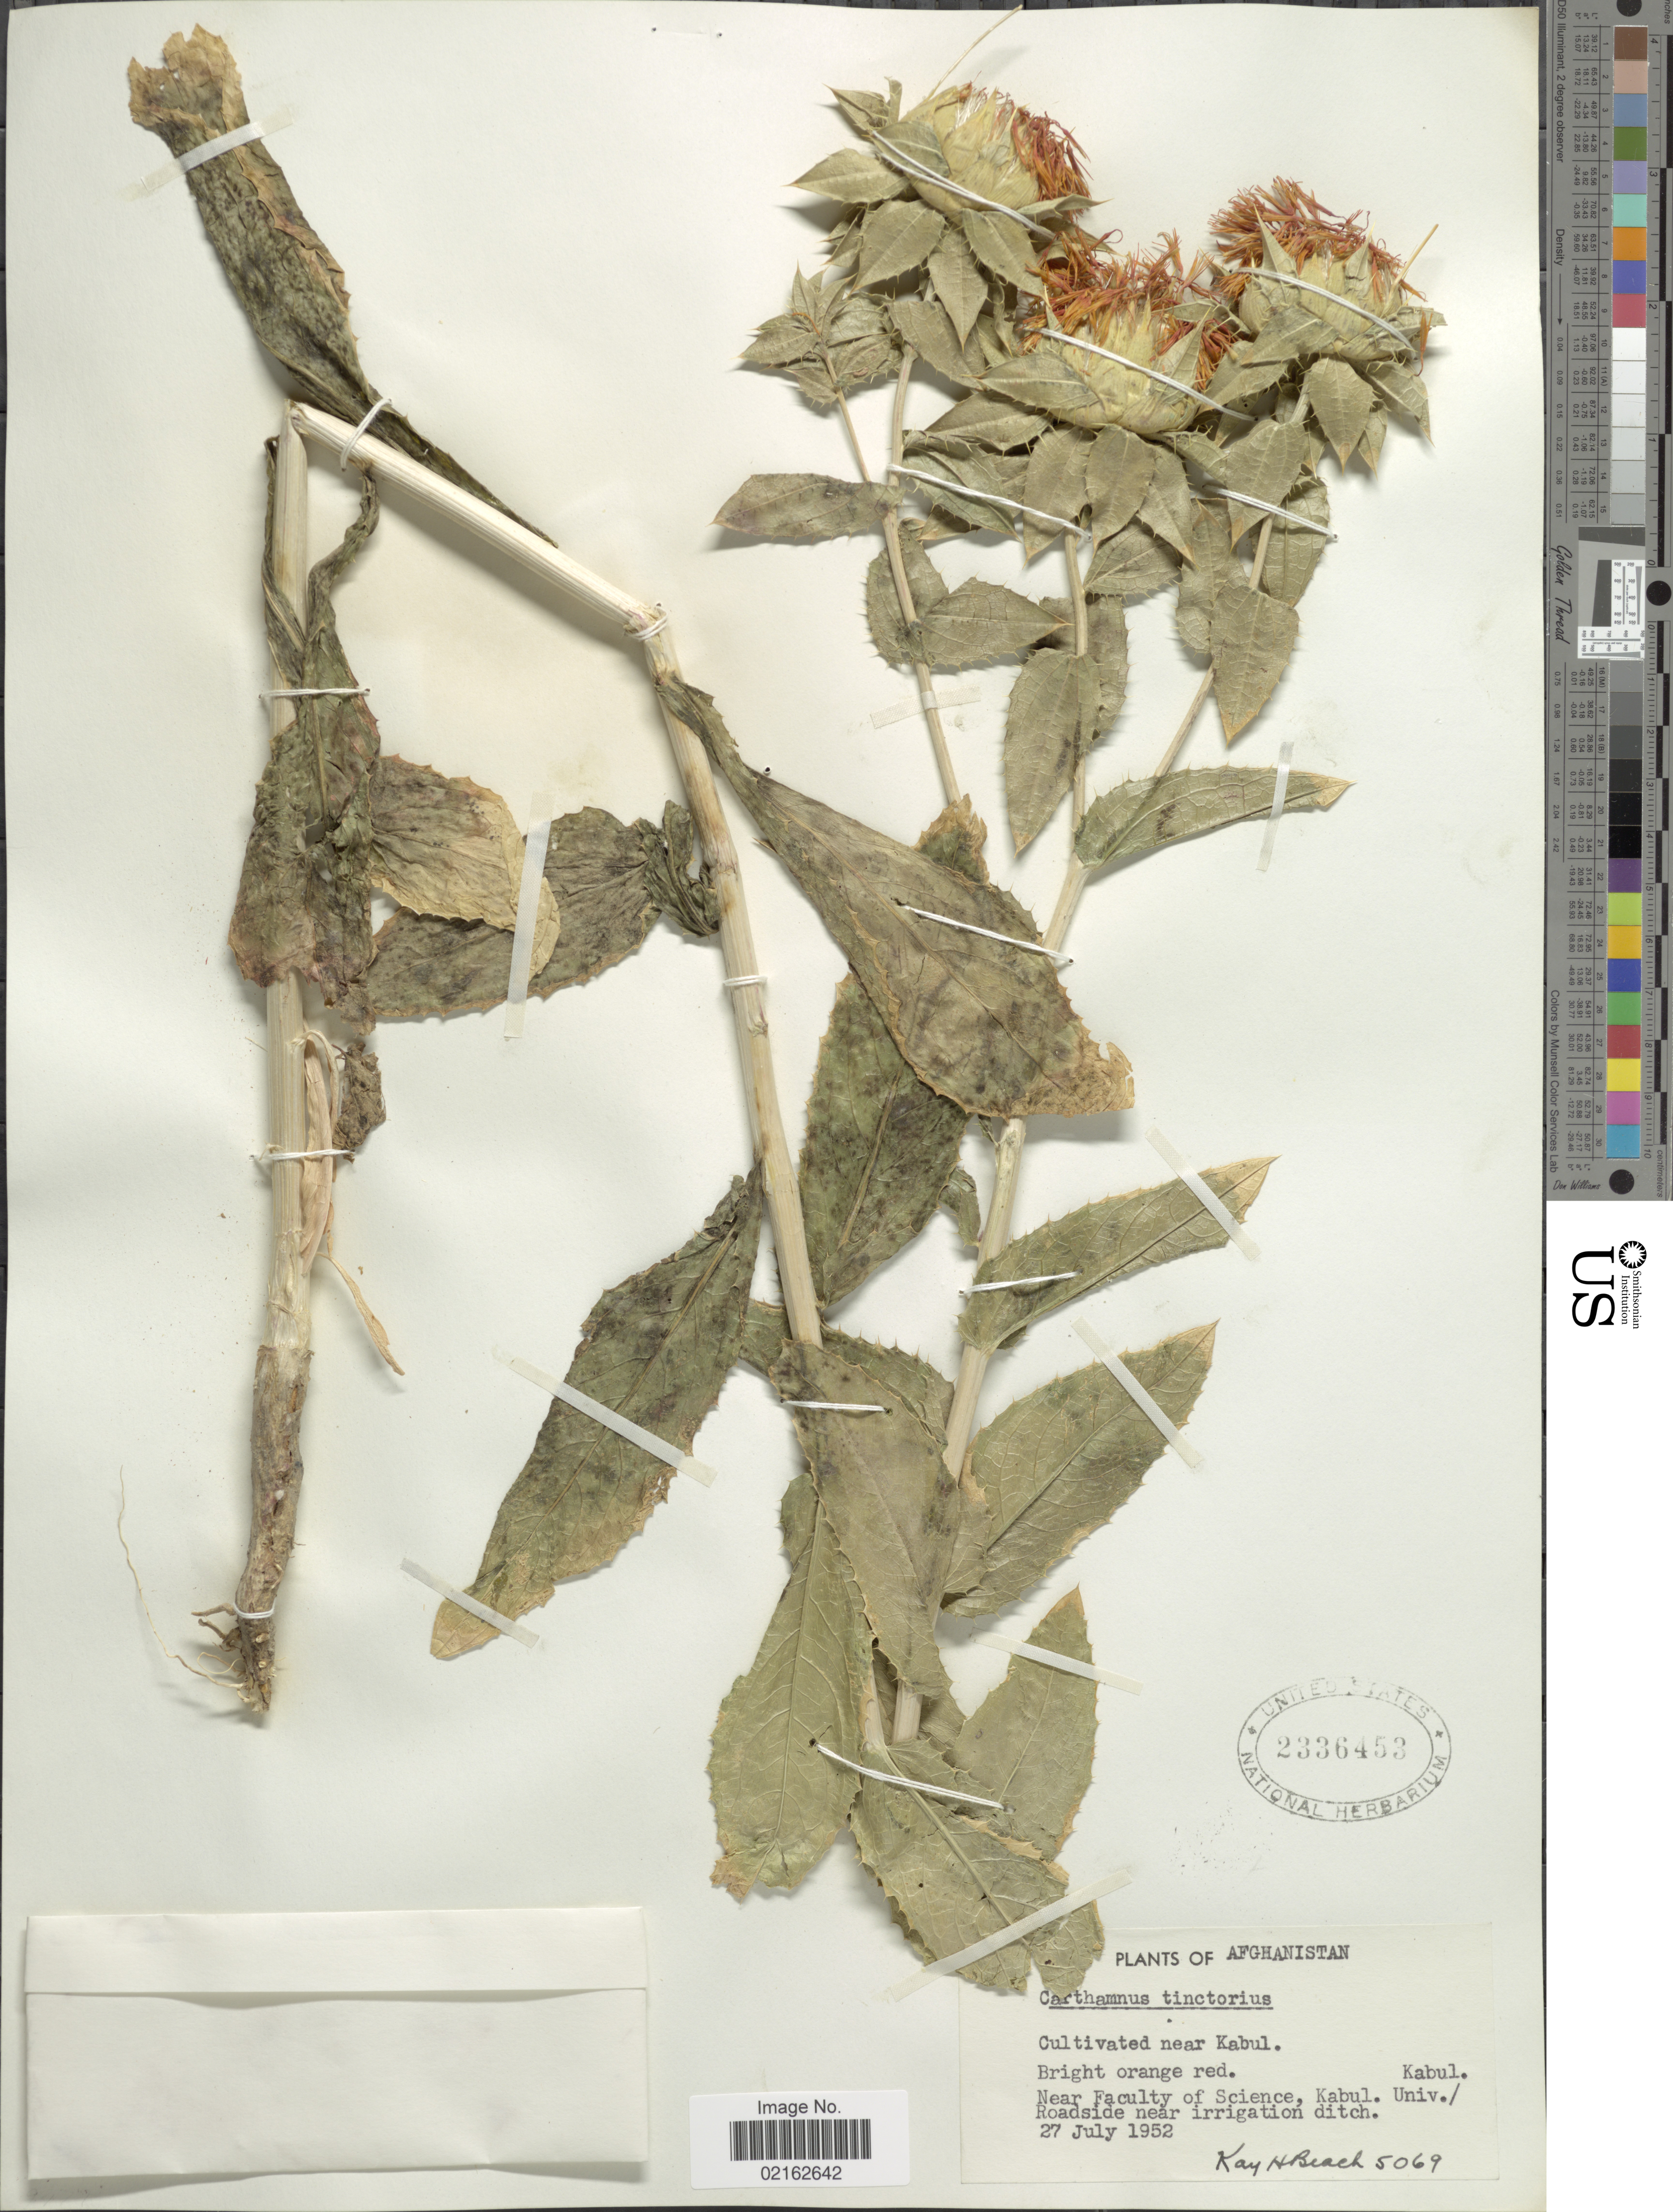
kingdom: Plantae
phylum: Tracheophyta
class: Magnoliopsida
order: Asterales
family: Asteraceae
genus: Carthamus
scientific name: Carthamus tinctorius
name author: L.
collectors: K. H. Beach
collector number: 5069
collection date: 1952-07-27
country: Afghanistan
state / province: Kabul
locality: Near Kabul, Kabul, near Faculty of Science, Kabul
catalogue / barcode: US 2336453